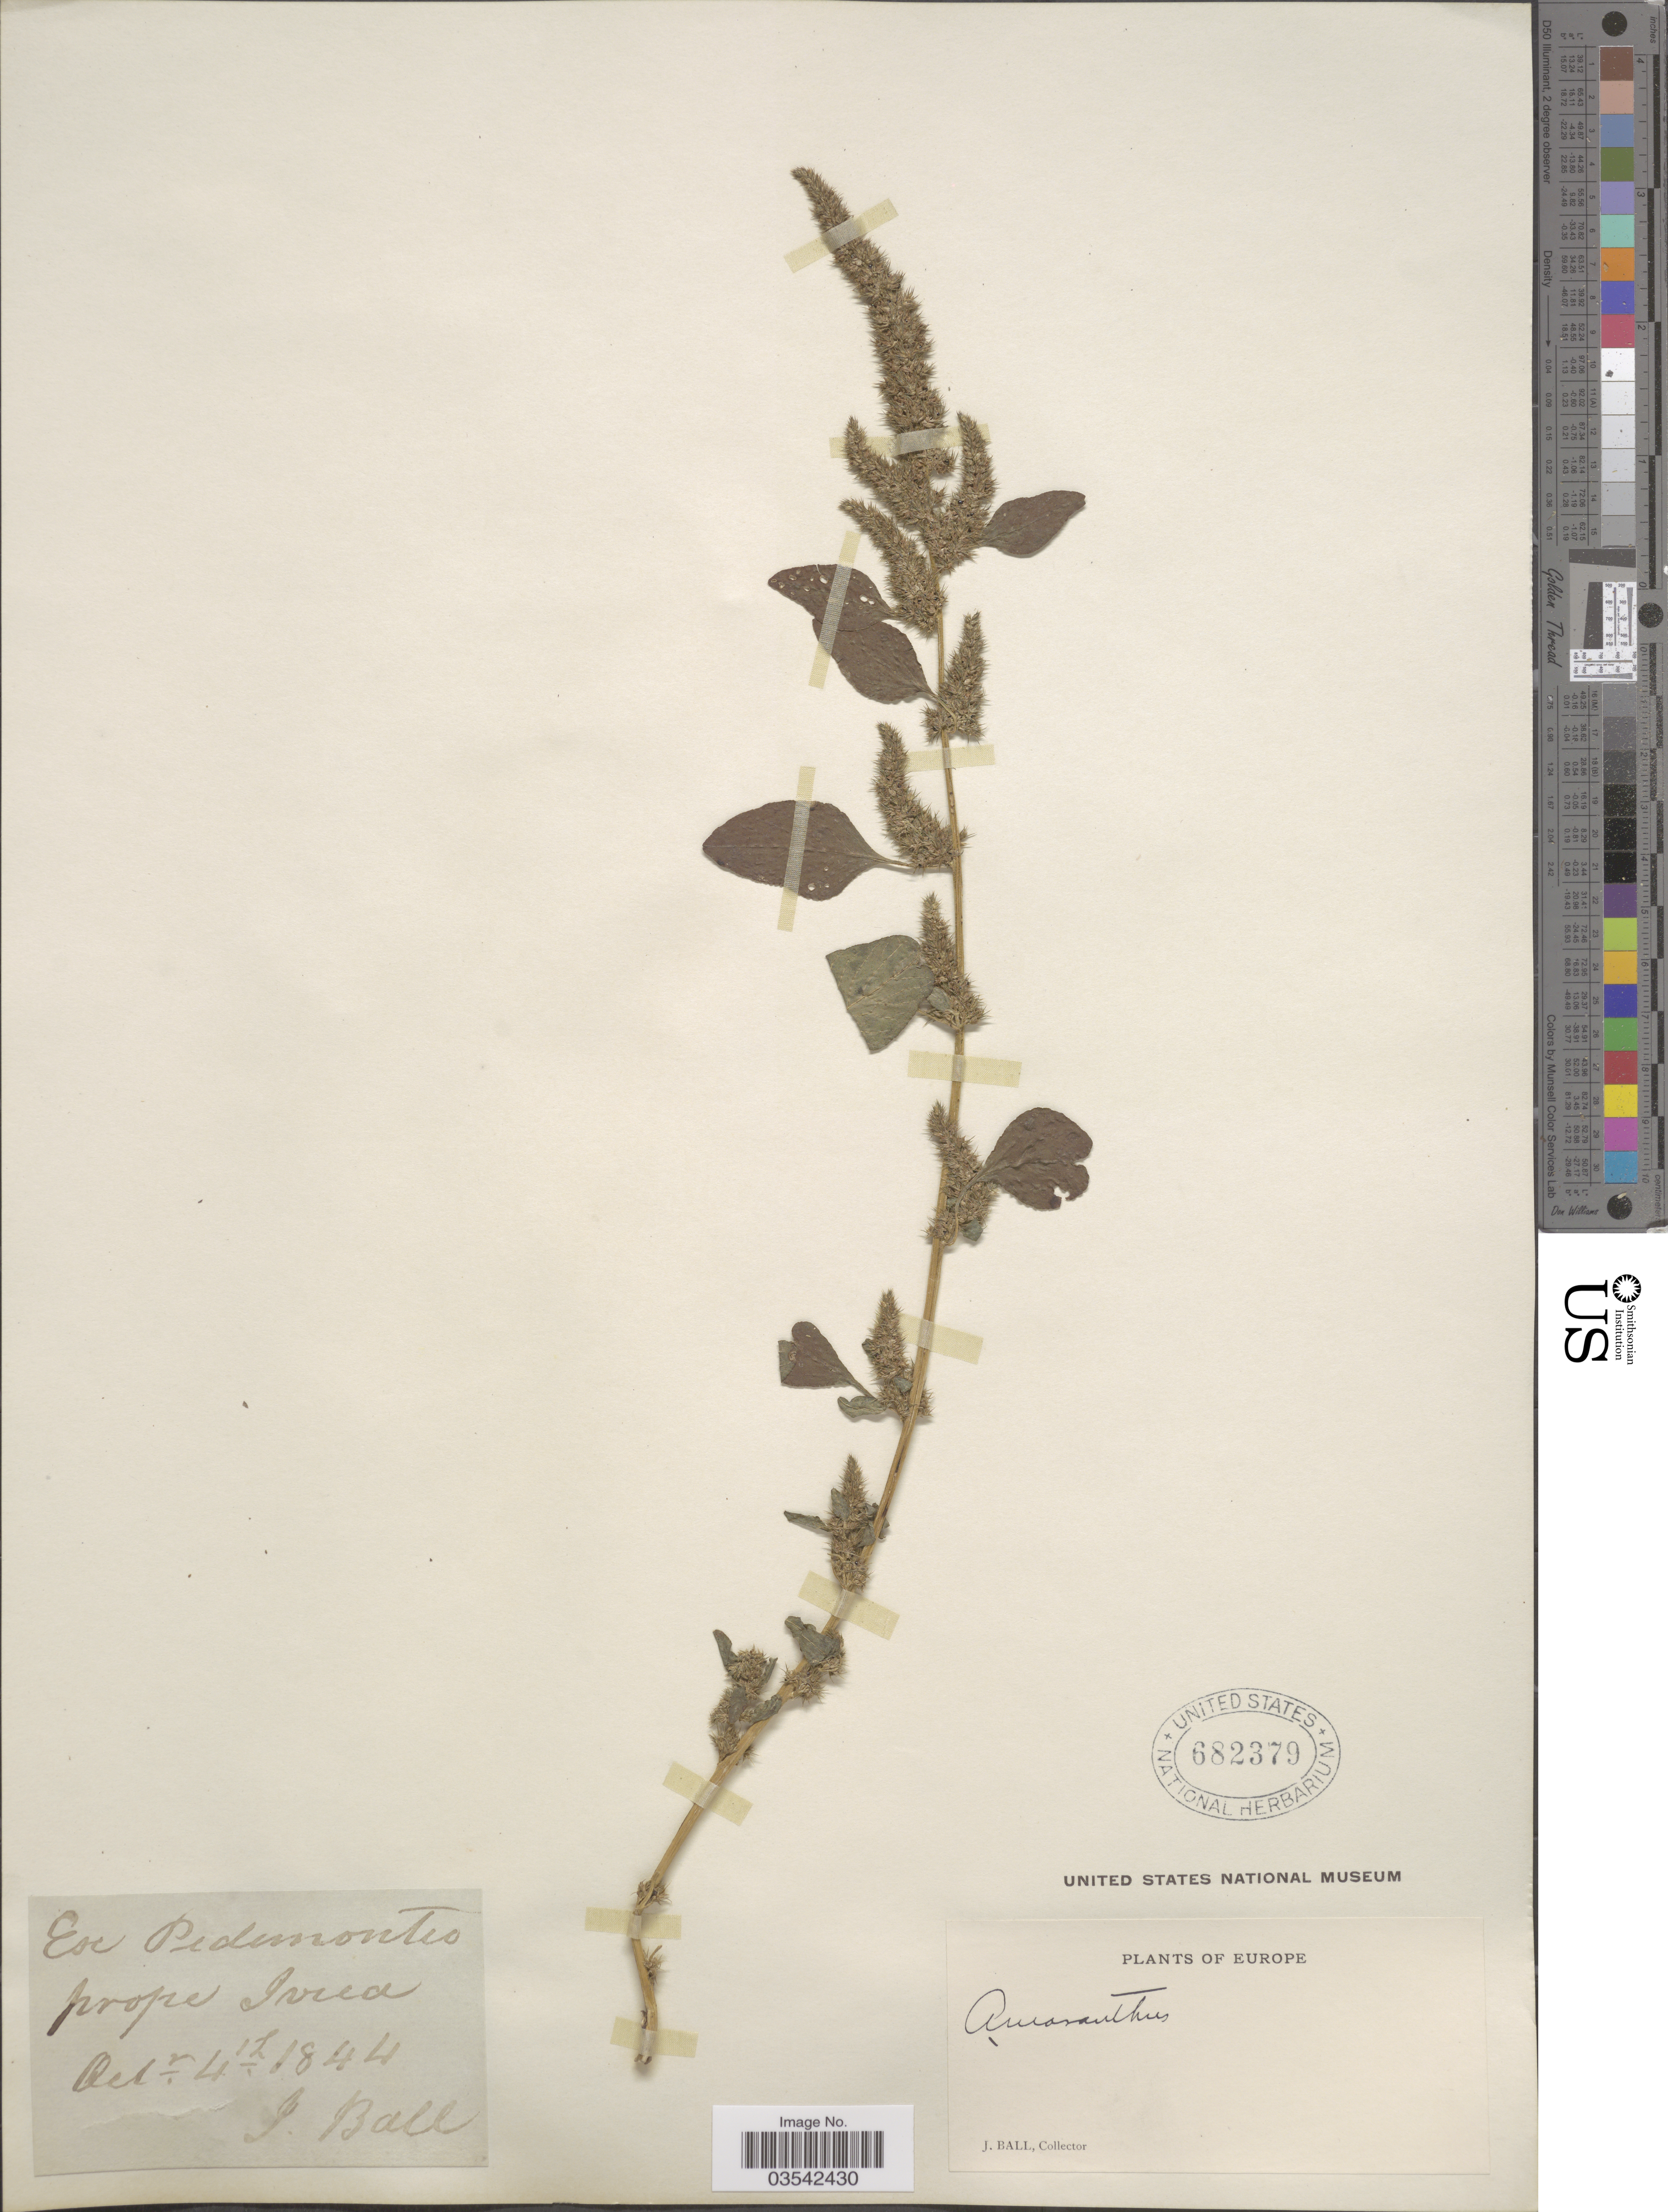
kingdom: Plantae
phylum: Tracheophyta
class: Magnoliopsida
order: Caryophyllales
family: Amaranthaceae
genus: Amaranthus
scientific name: Amaranthus sp.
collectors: J. Ball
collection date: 1844-10-04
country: Italy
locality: Europe. Ex Pedemonteo prope Ivrea.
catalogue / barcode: US 682379